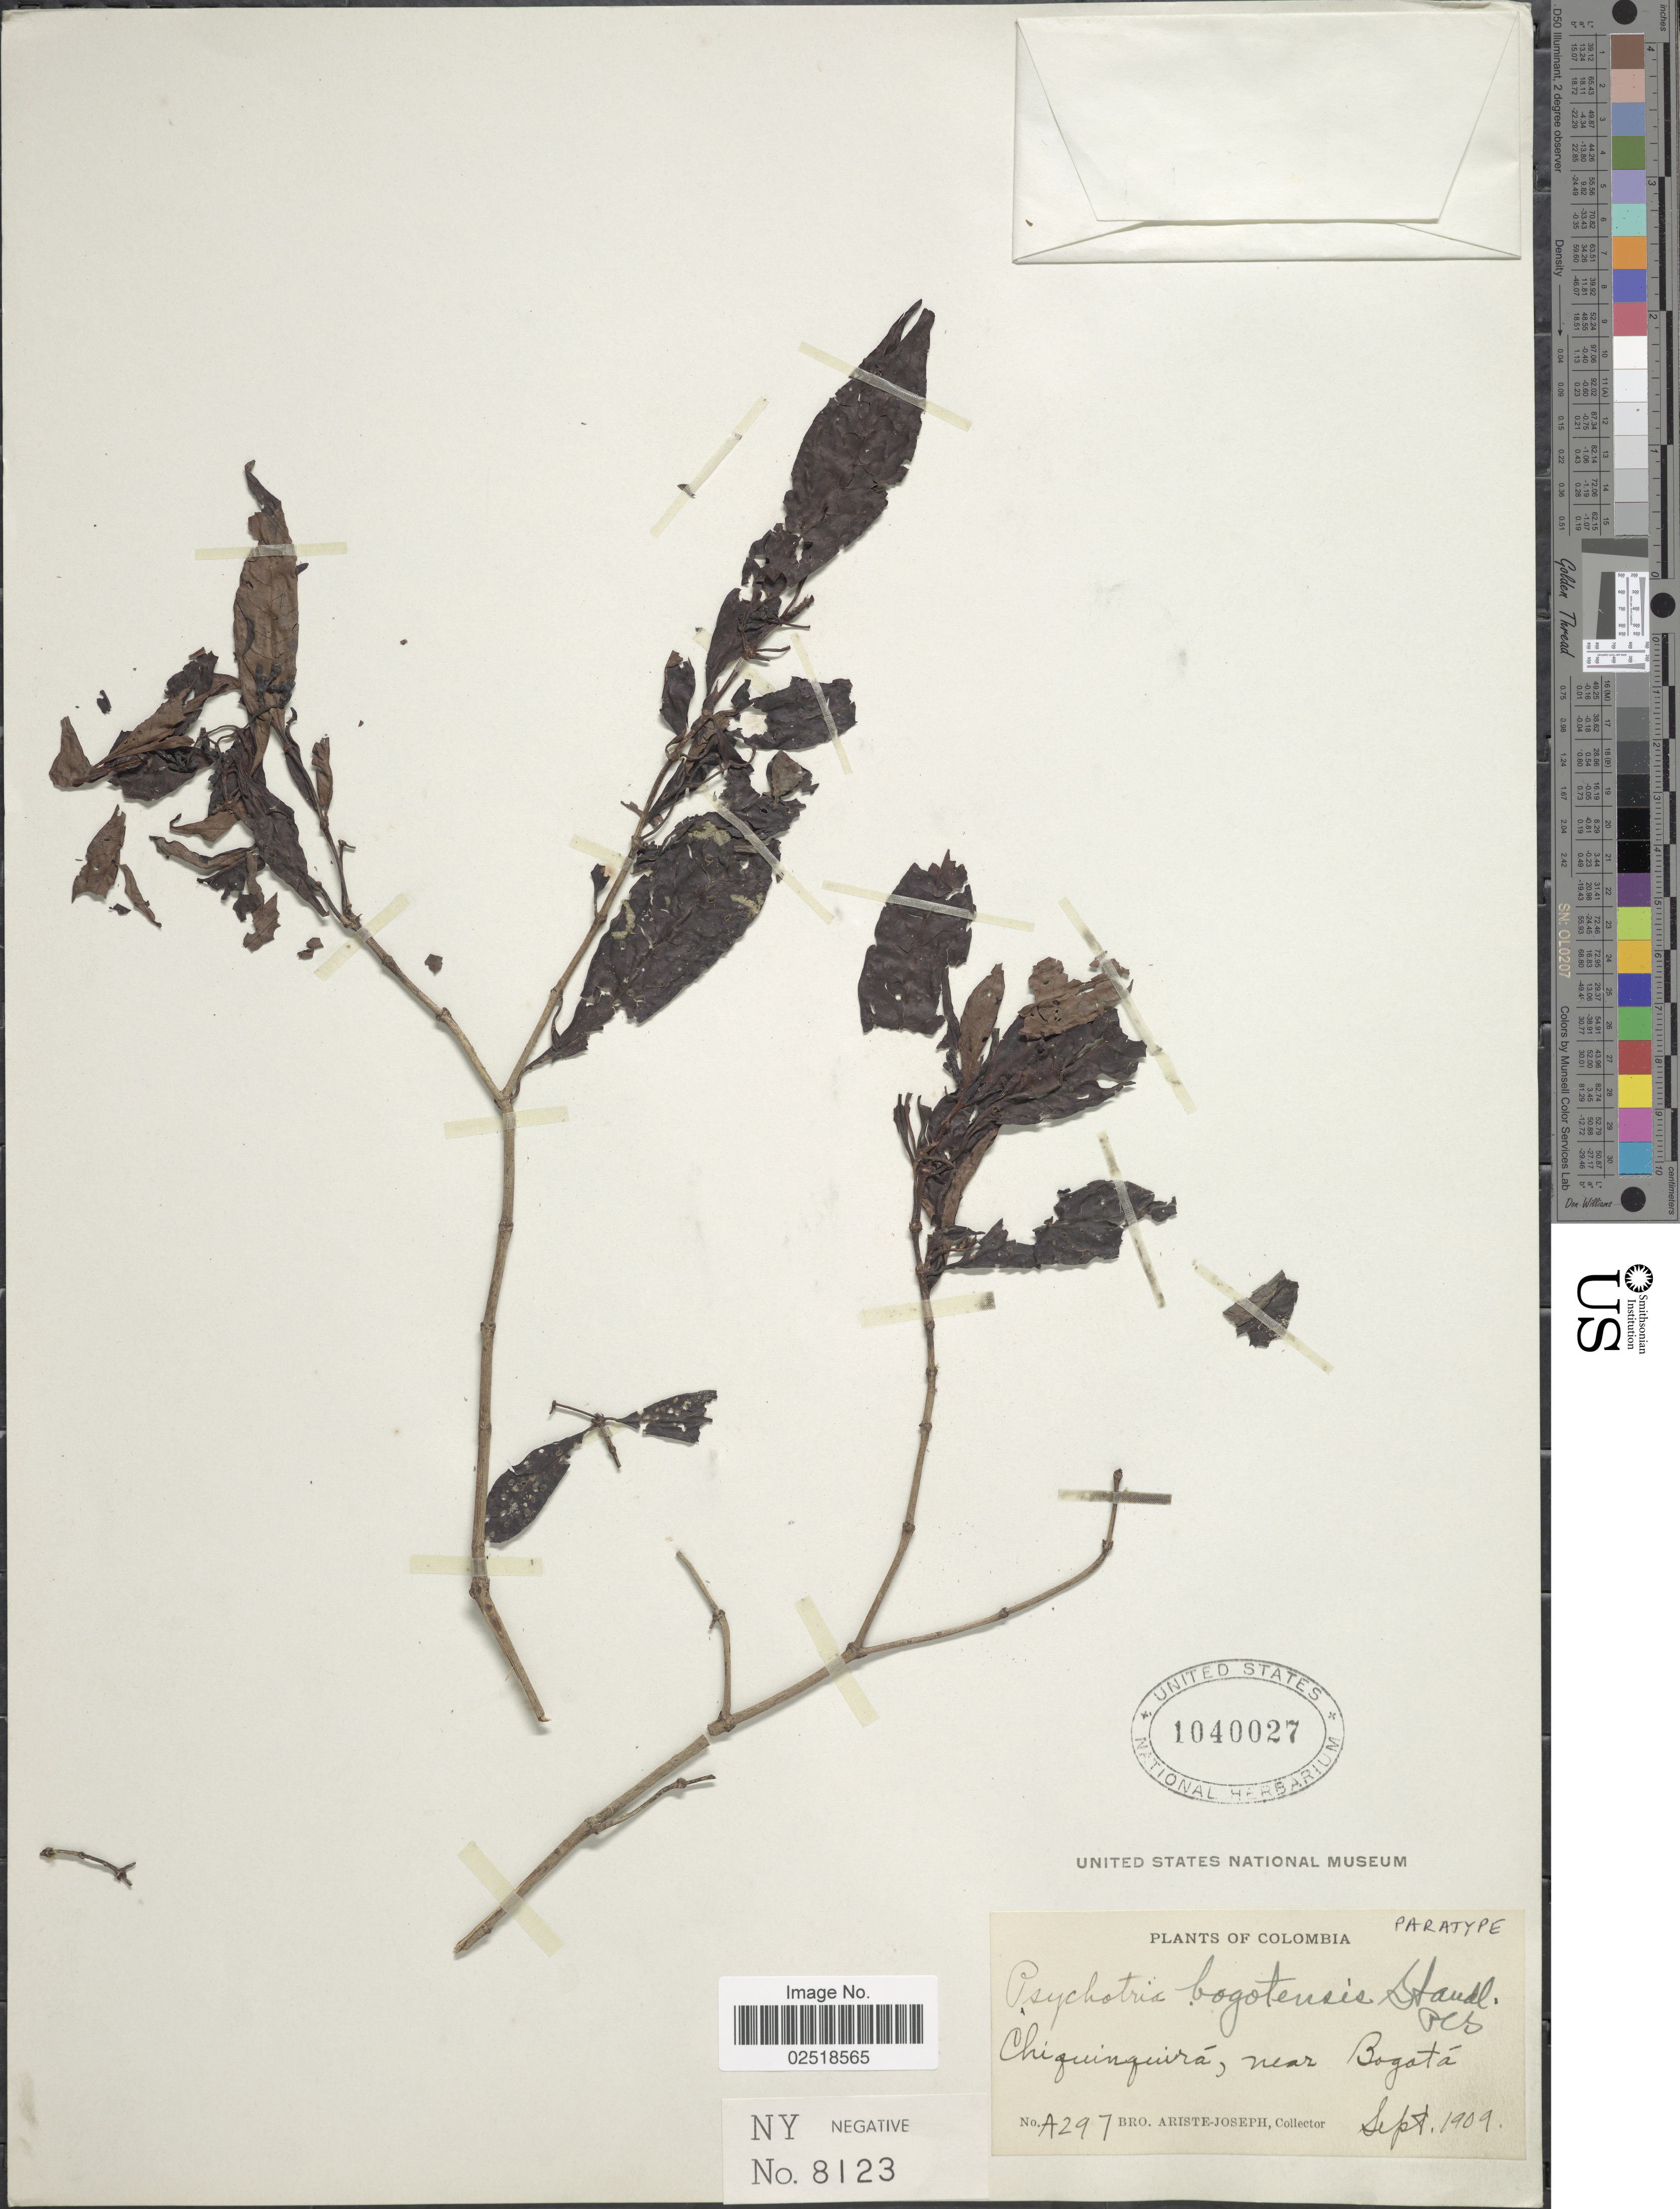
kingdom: Plantae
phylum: Tracheophyta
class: Magnoliopsida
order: Gentianales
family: Rubiaceae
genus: Psychotria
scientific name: Psychotria bogotensis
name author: Standl.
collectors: Bro. Ariste-Joseph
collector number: A297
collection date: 1909-09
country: Colombia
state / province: Bogota D.C.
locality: Chiquinquirá, near Bogotá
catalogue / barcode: US 1040027